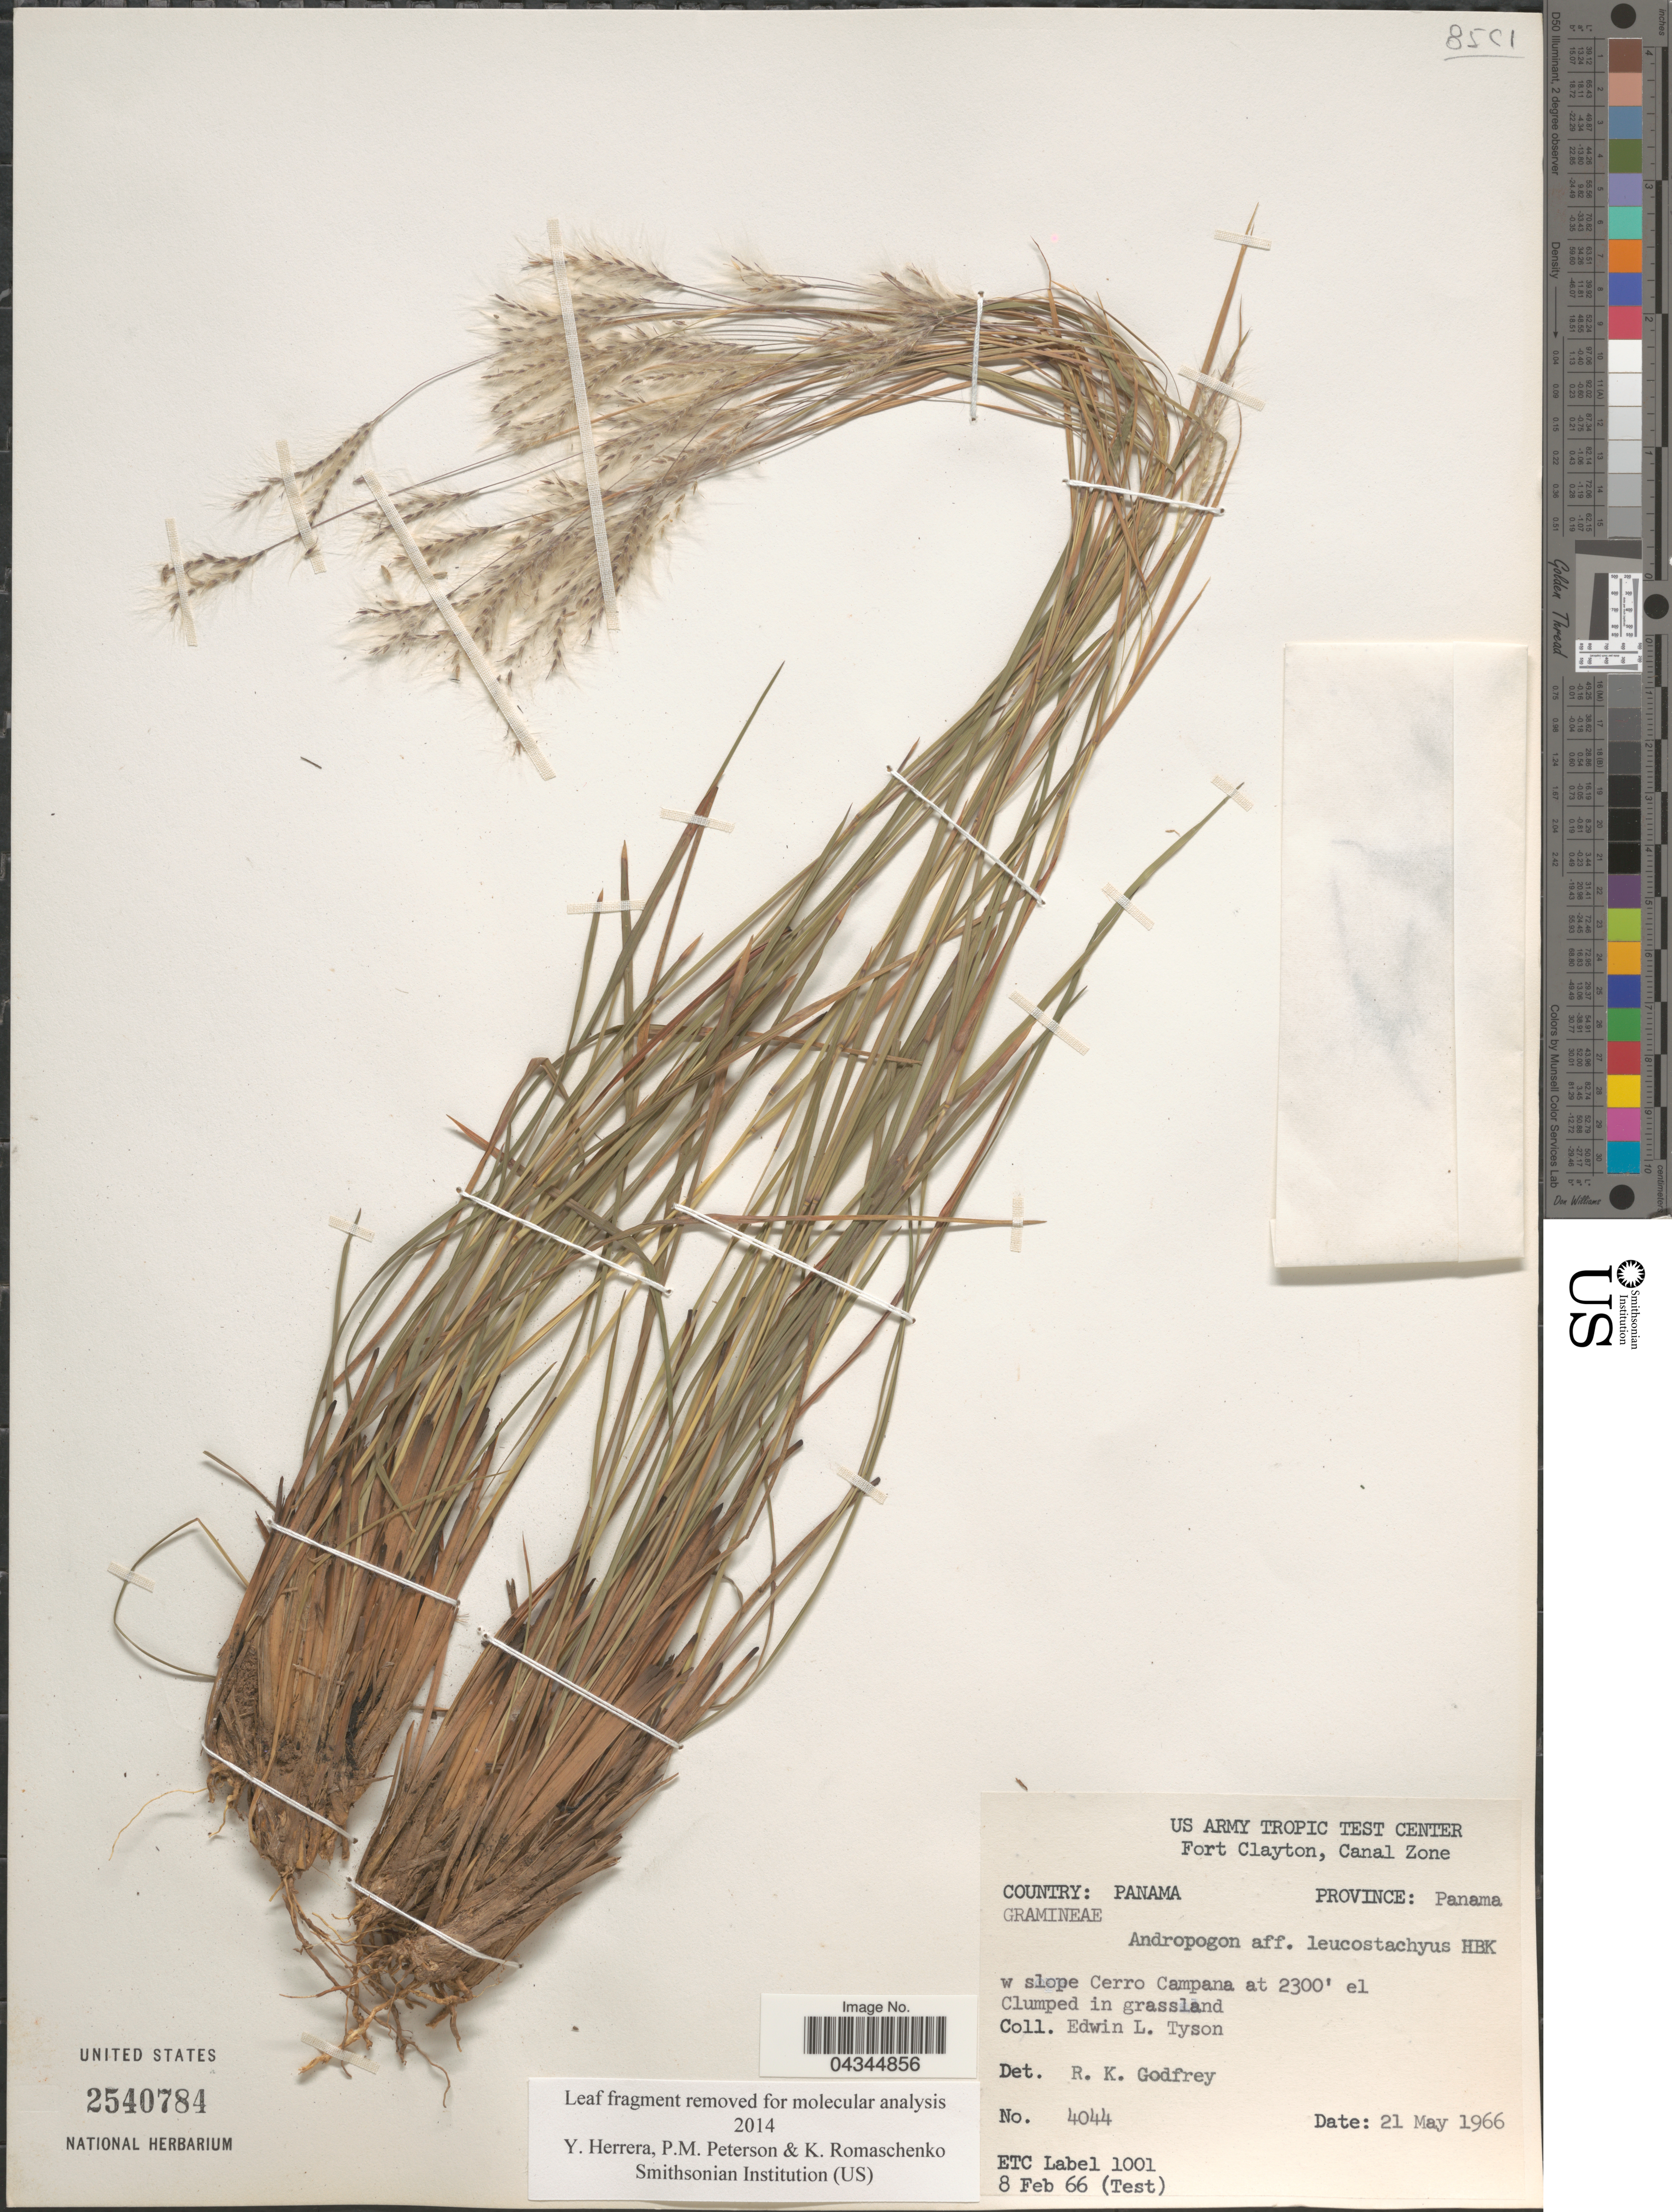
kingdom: Plantae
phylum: Tracheophyta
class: Liliopsida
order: Poales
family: Poaceae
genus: Andropogon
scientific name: Andropogon leucostachyus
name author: Kunth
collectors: E. L. Tyson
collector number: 4044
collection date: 1966-05-21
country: Panama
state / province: Panamá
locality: W slope Cerro Campana.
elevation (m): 701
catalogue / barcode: US 2540784